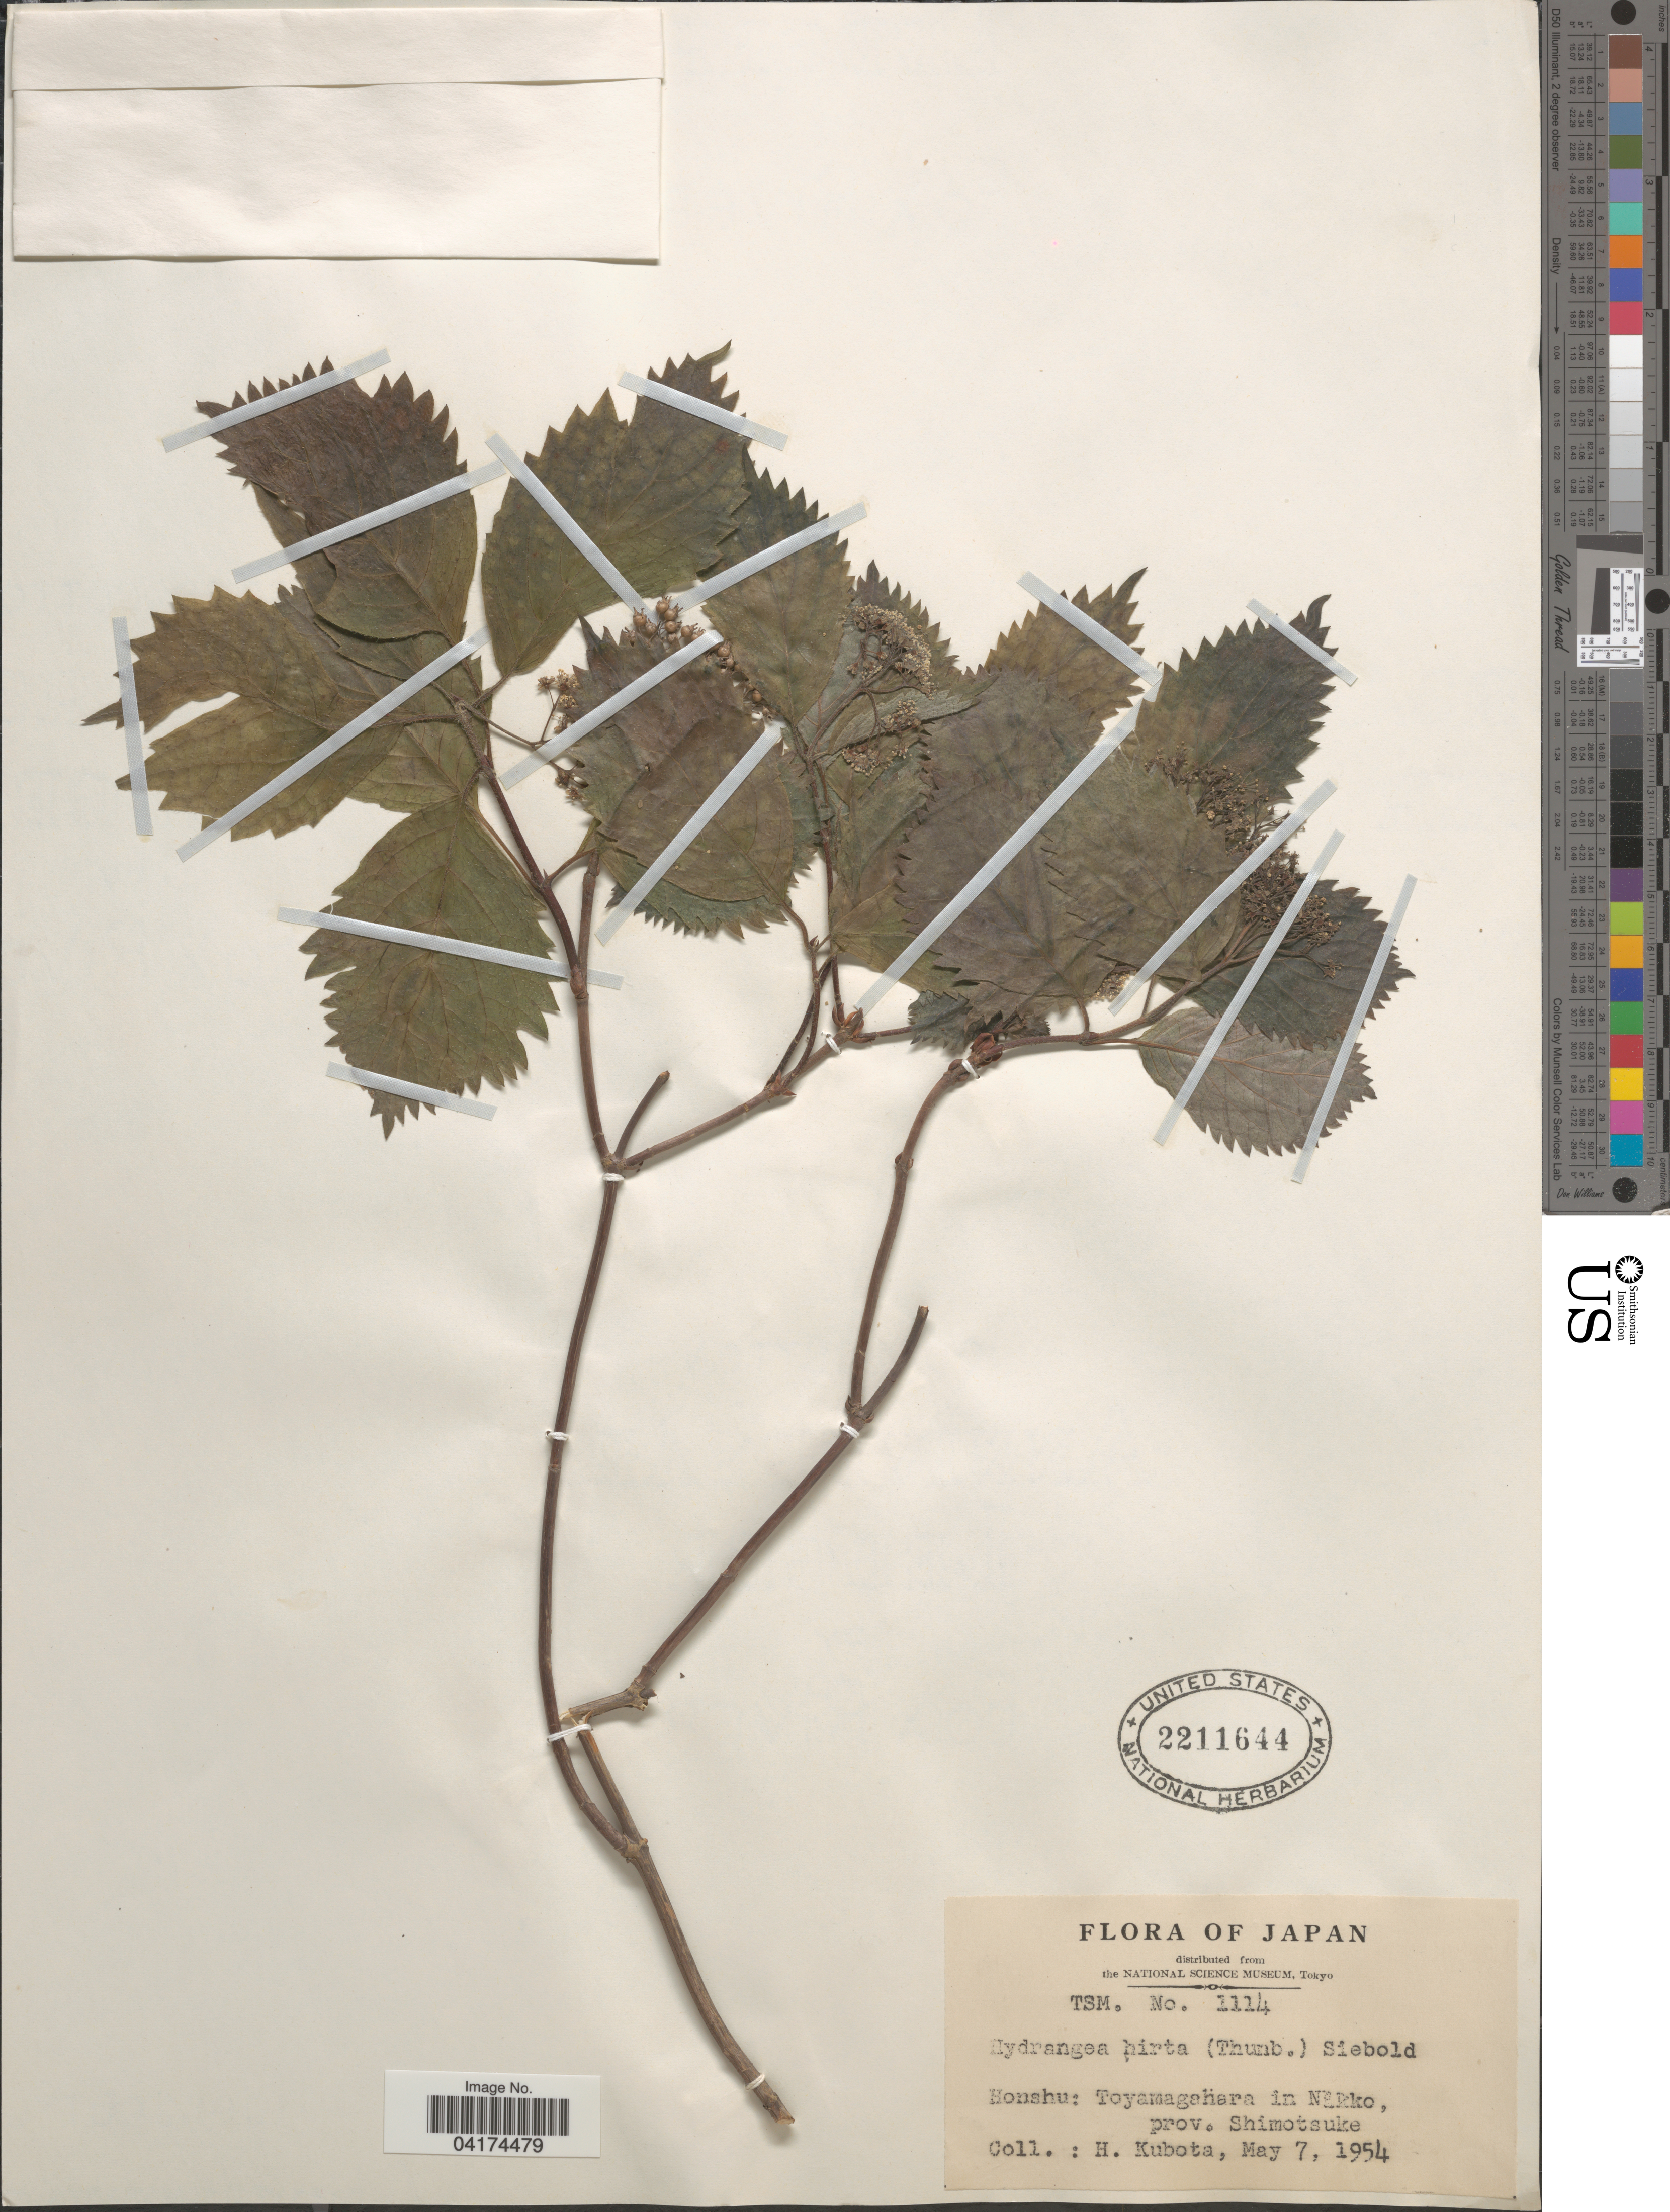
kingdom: Plantae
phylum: Tracheophyta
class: Magnoliopsida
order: Cornales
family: Hydrangeaceae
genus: Hydrangea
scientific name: Hydrangea hirta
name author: (Thunb.) Siebold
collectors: H. Kubota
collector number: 1114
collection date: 1954-05-07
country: Japan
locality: Honshu: Toyamagahara in Nikko, prov. Shimotsuke.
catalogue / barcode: US 2211644